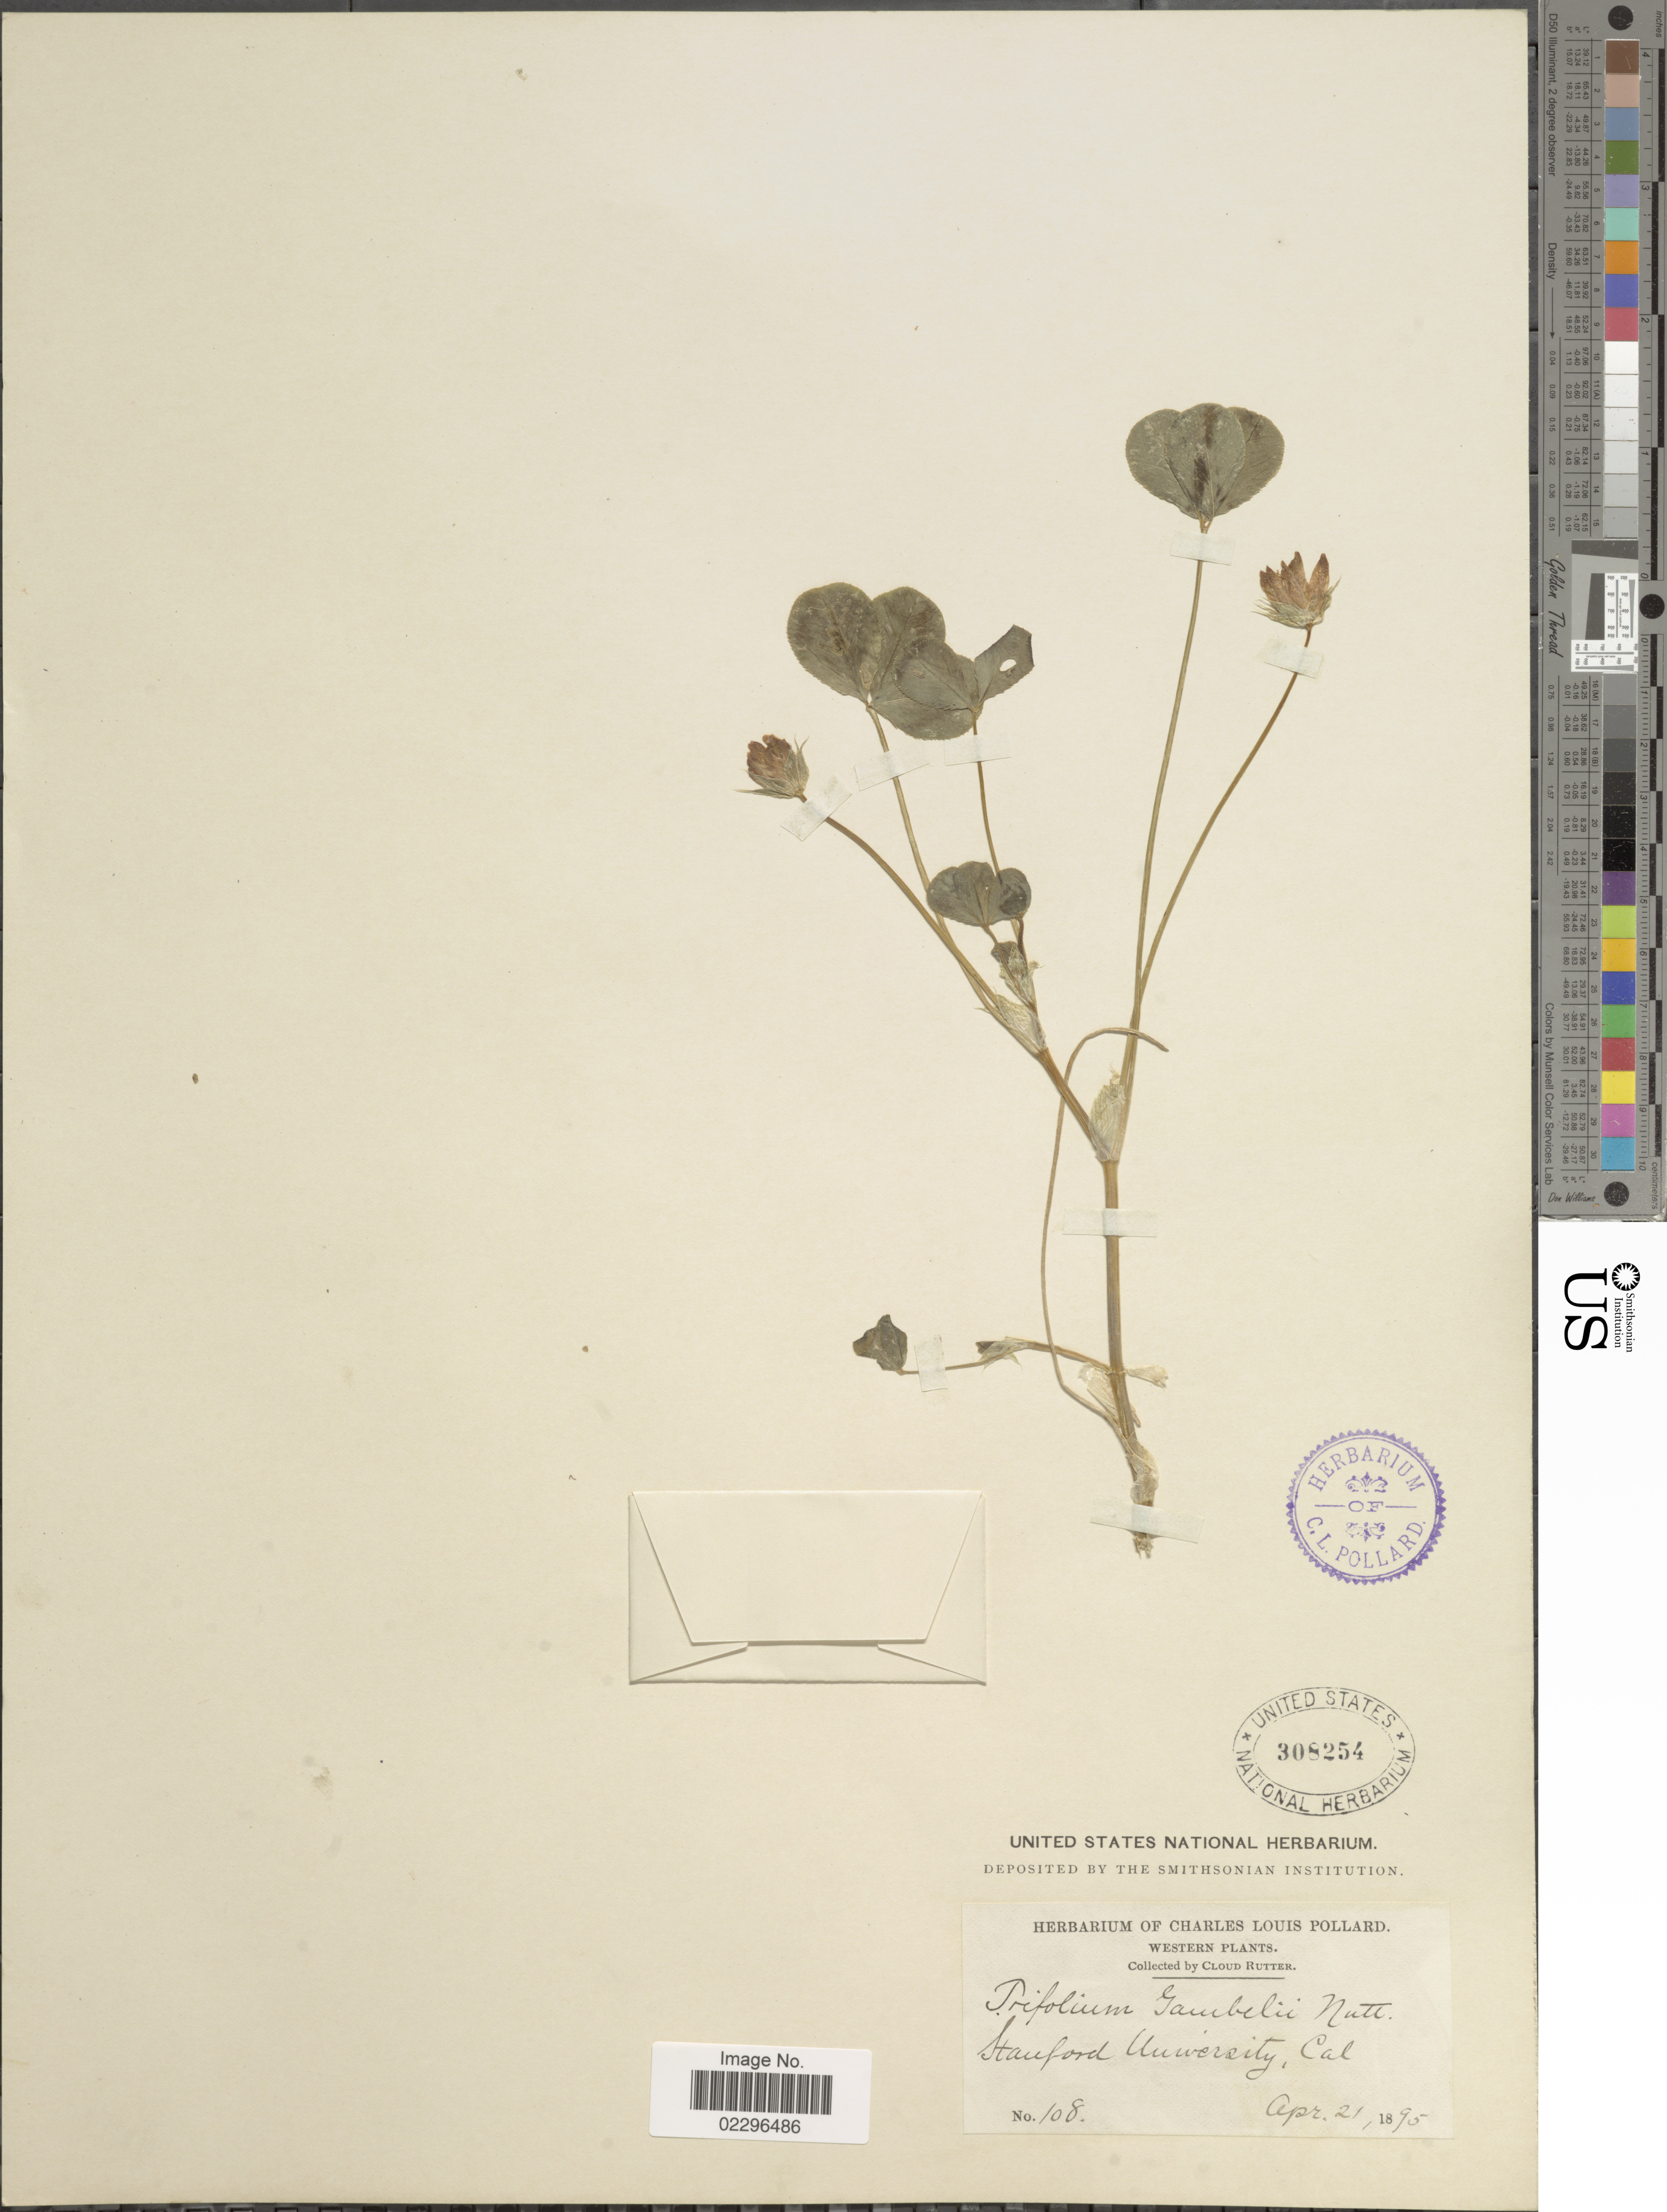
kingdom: Plantae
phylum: Tracheophyta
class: Magnoliopsida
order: Fabales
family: Fabaceae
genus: Trifolium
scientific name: Trifolium fucatum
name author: Lindl.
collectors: C. Rutter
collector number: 108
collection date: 1895-04-21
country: United States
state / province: California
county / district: Santa Clara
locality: Stanford University, Cal.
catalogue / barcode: US 308254